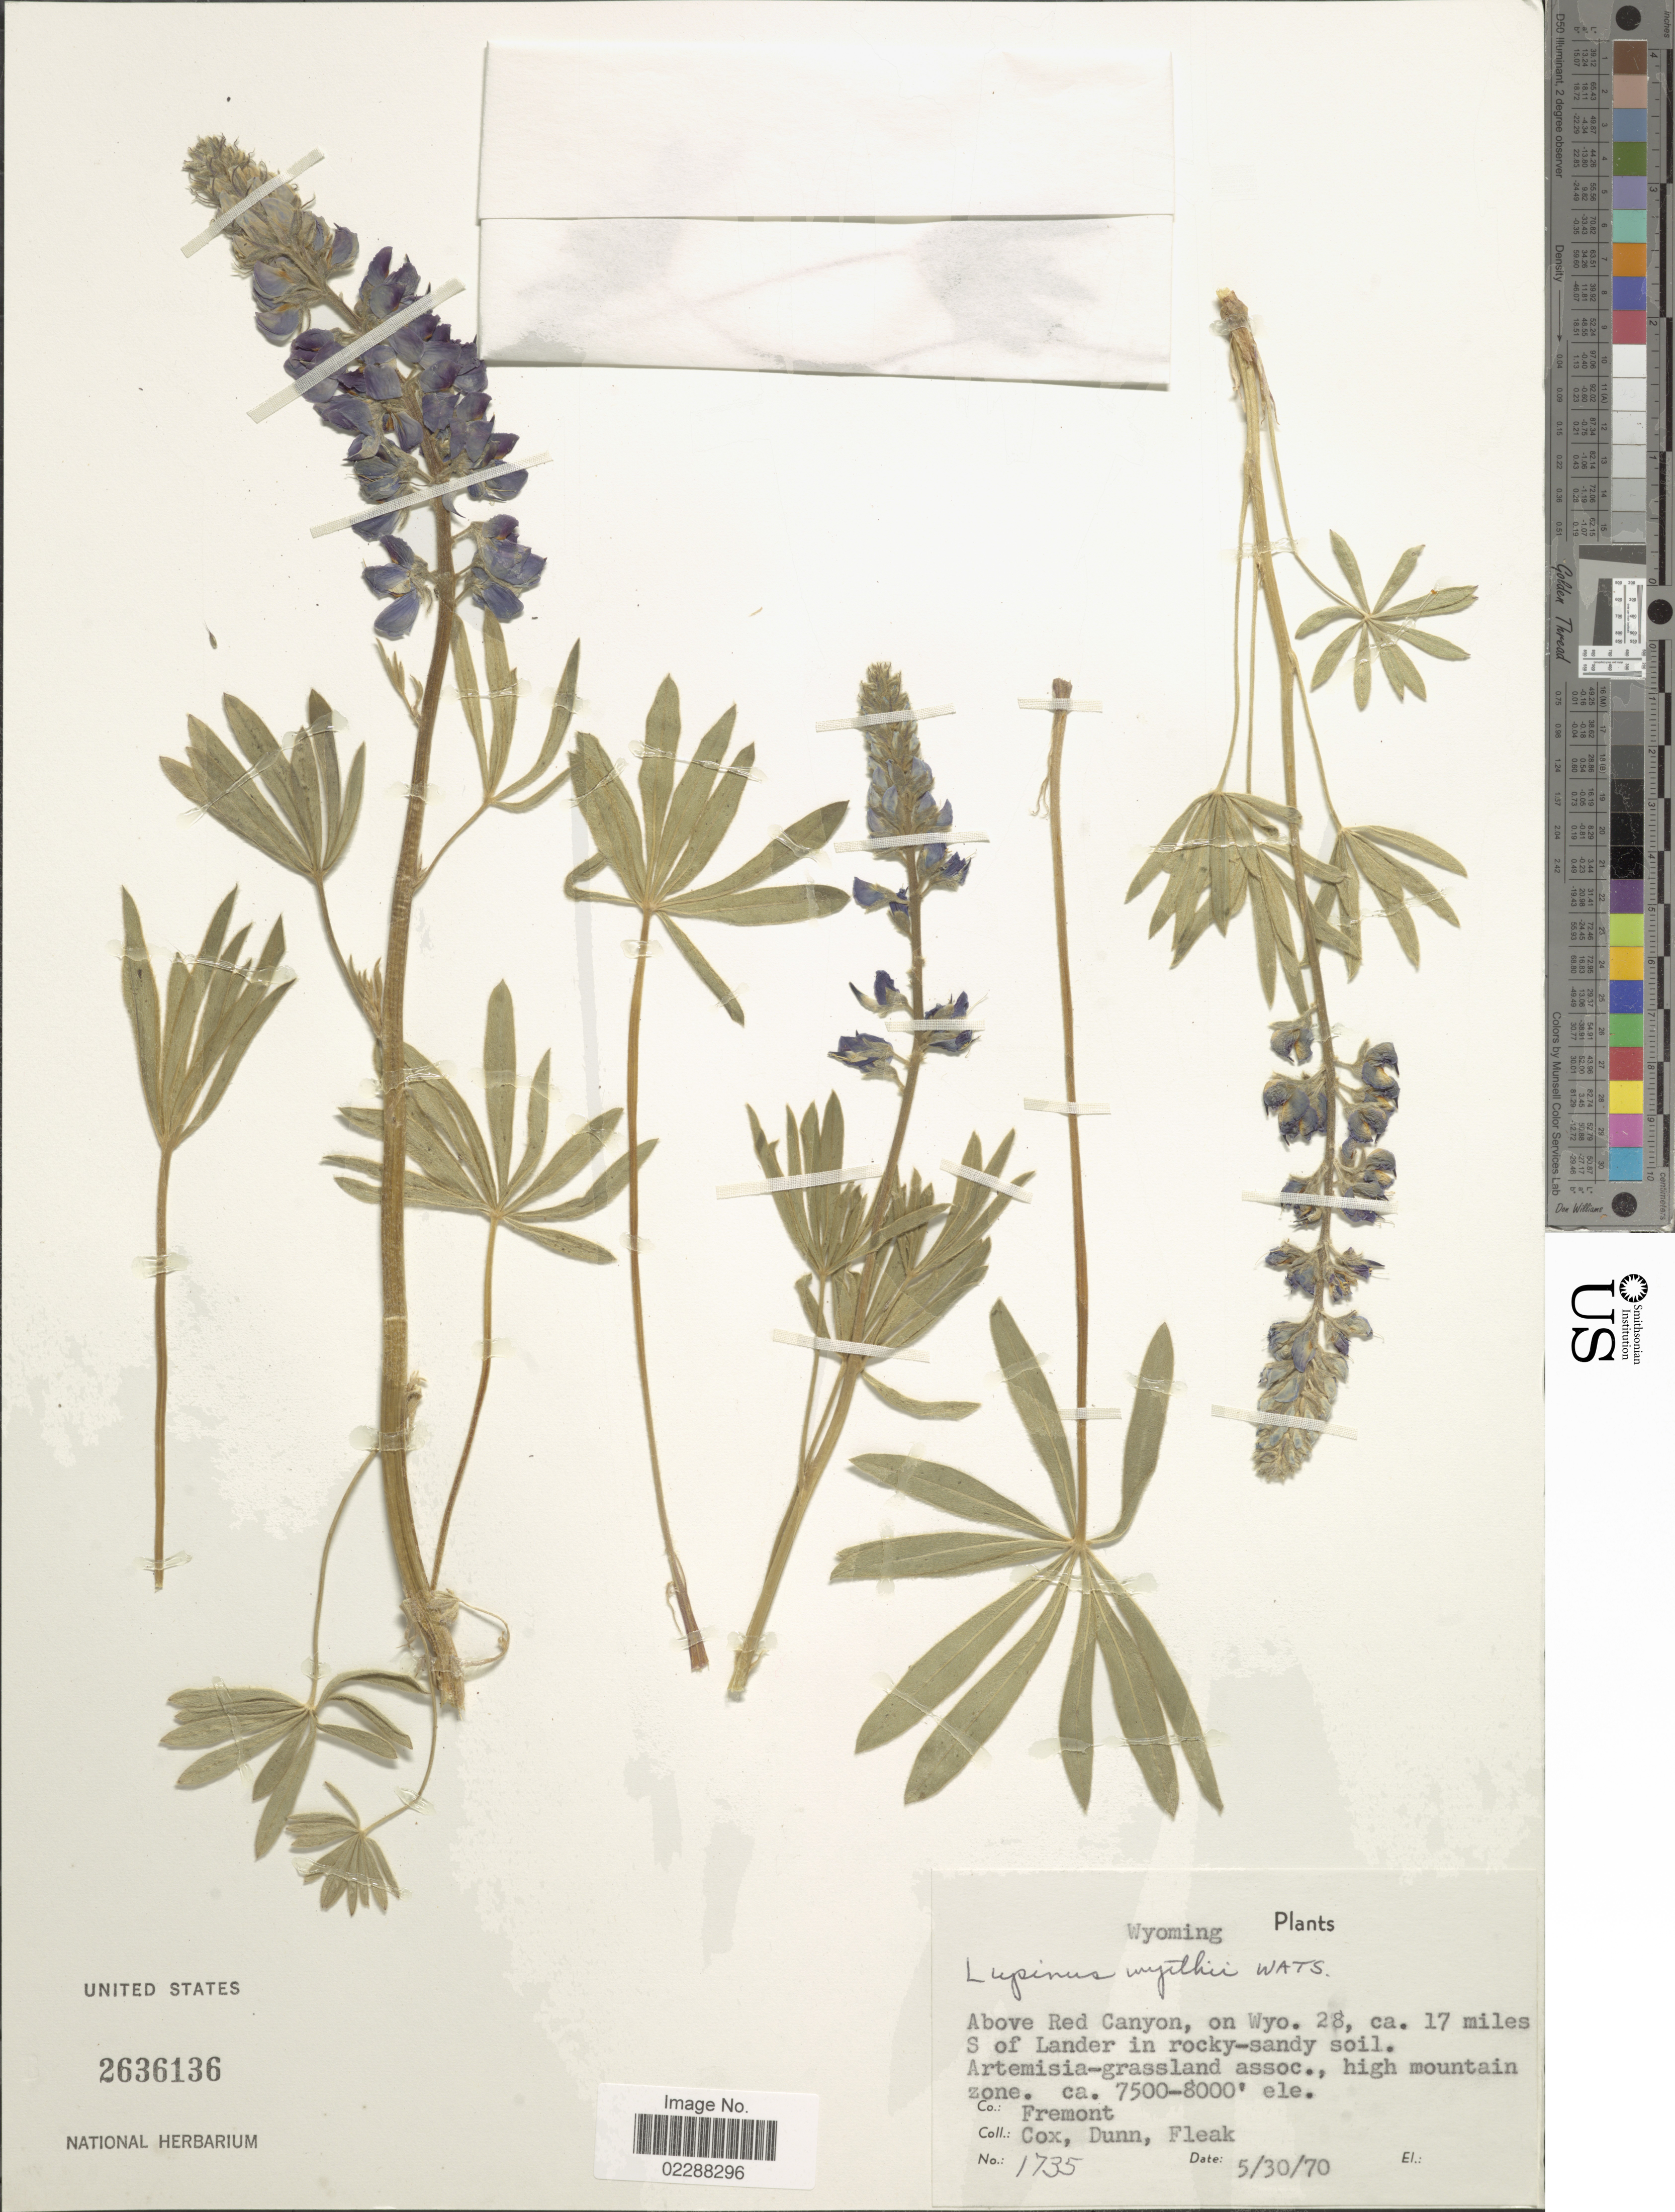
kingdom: Plantae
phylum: Tracheophyta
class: Magnoliopsida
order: Fabales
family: Fabaceae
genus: Lupinus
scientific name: Lupinus wyethii subsp. wyethii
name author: S. Watson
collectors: -. Cox, Dunn, -- & L. Fleak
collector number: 1735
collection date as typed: Transcribed d/m/y: 30/5/70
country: United States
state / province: Wyoming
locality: Above Red Canyon, on Wyo. 29, 17 miles S of lander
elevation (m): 2286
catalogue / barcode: US 2636136